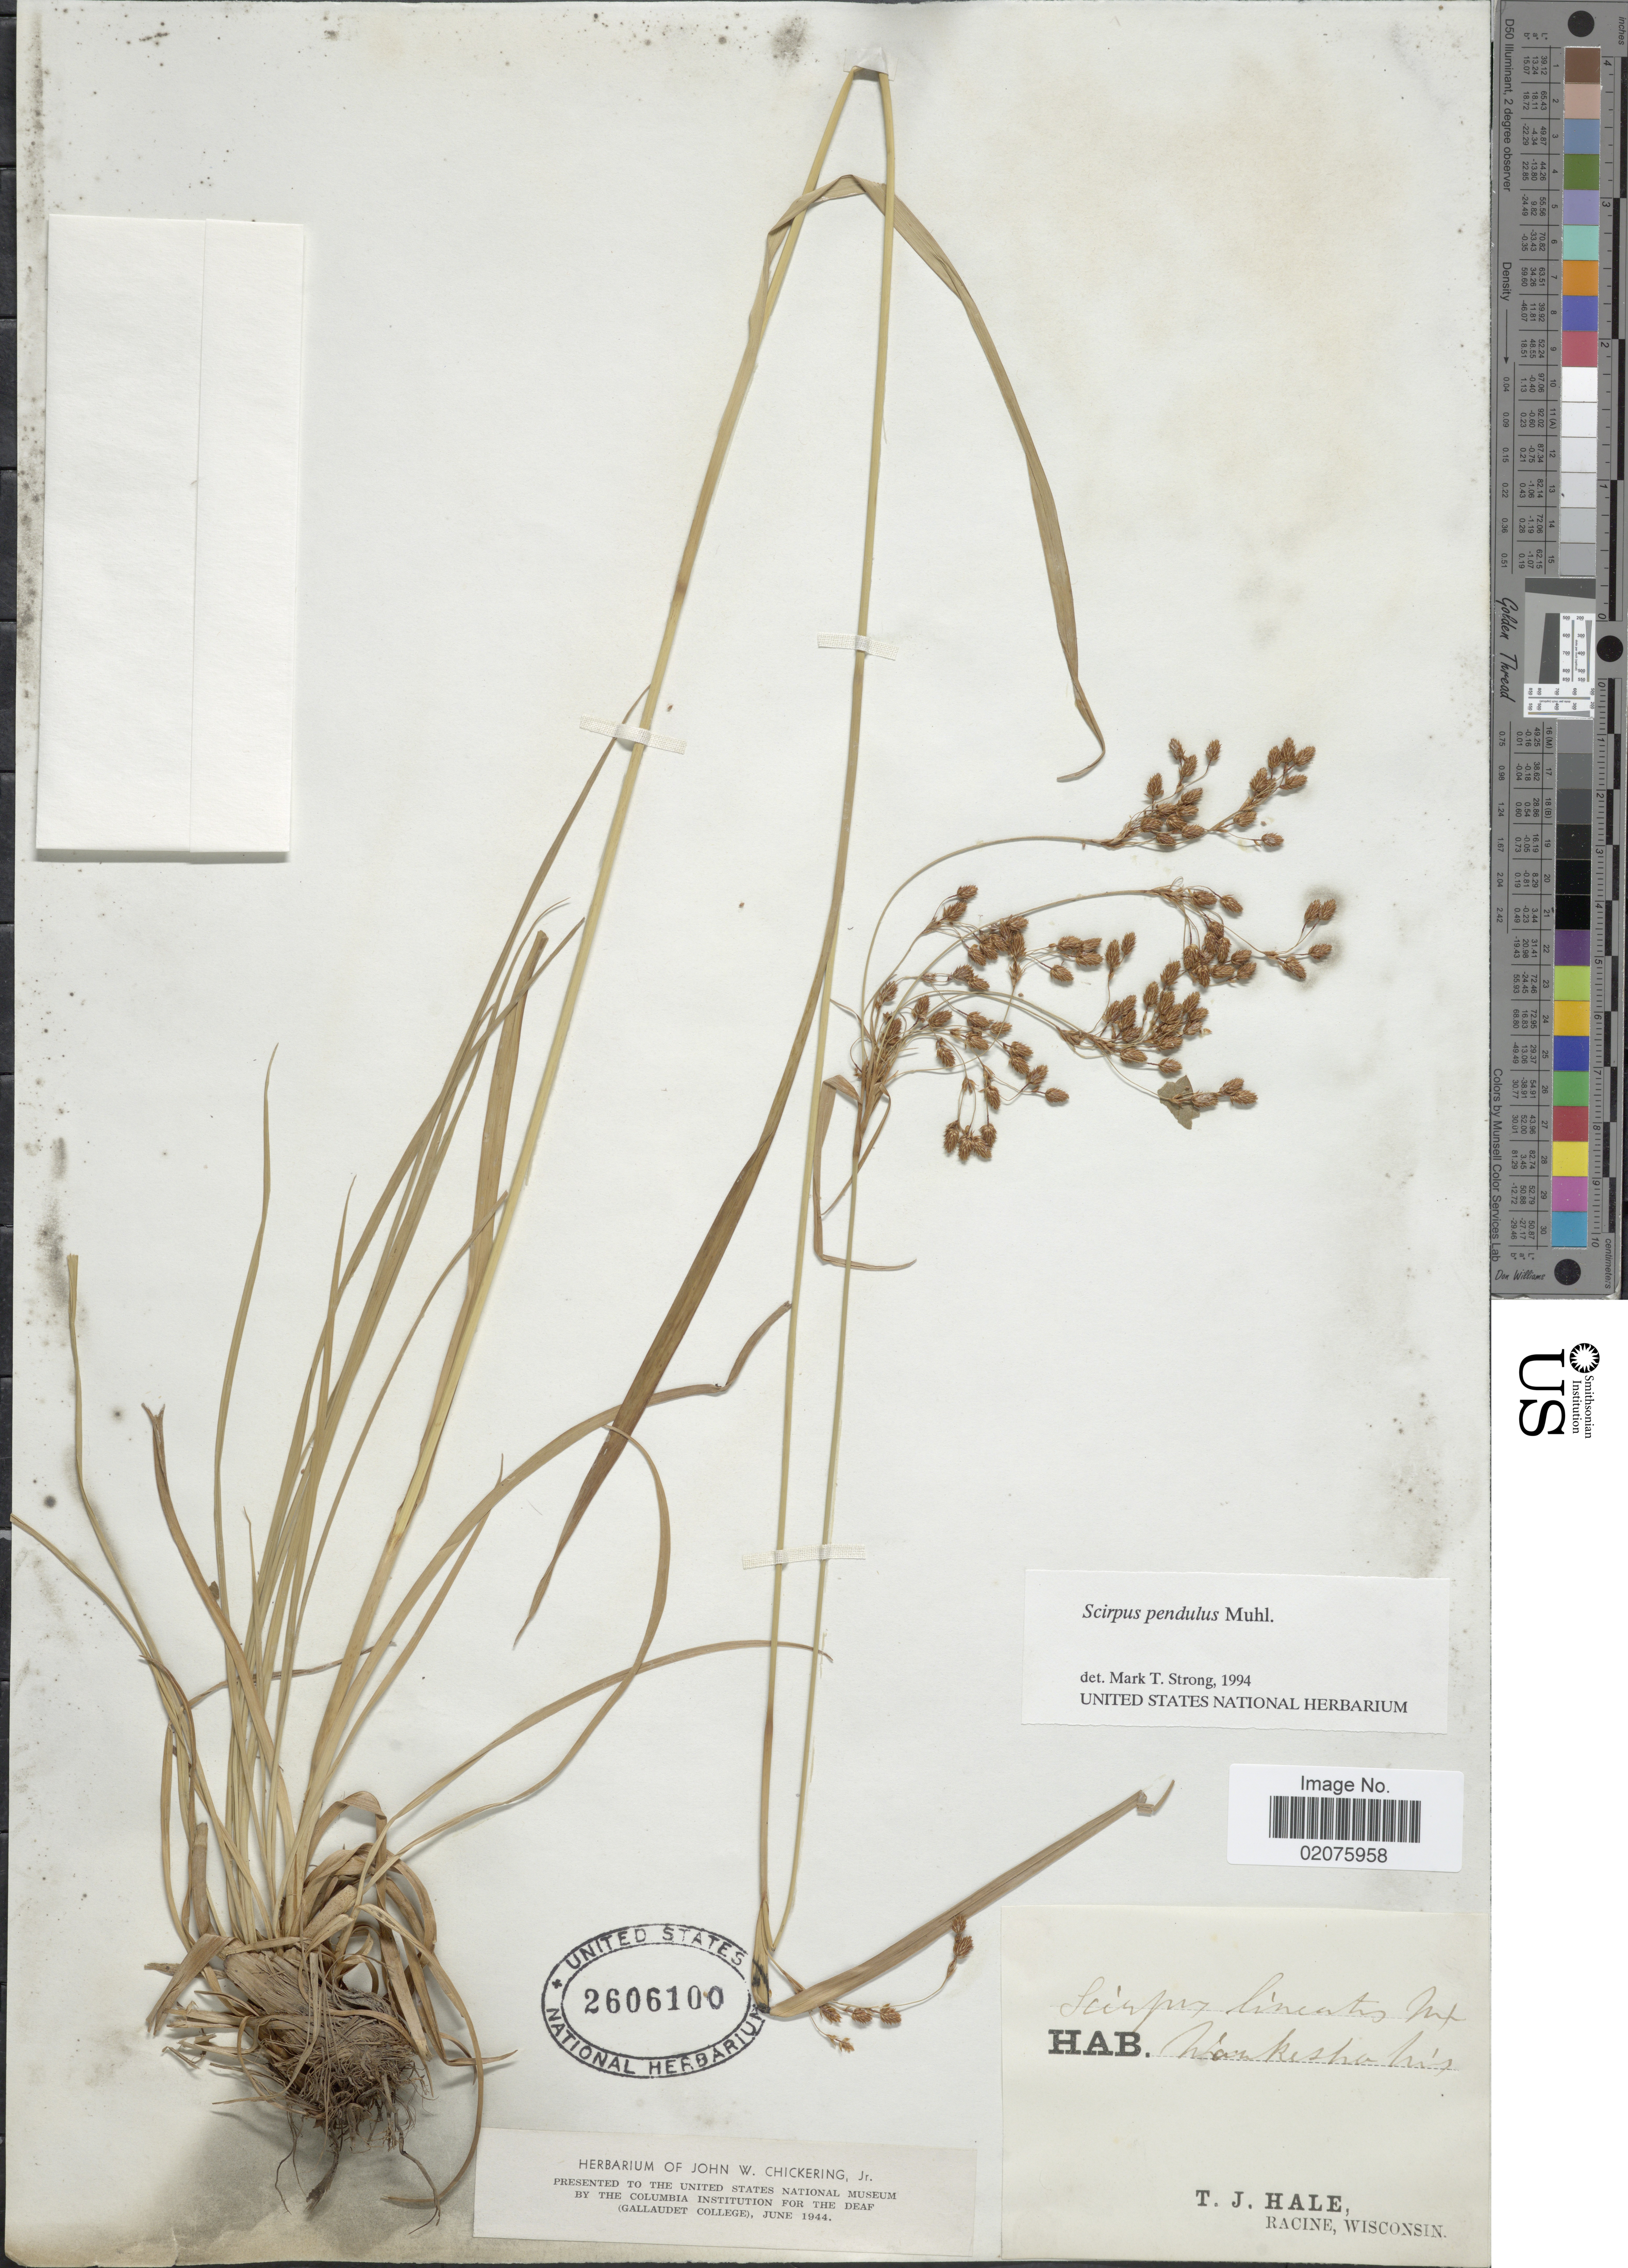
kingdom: Plantae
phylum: Tracheophyta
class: Liliopsida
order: Poales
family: Cyperaceae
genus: Scirpus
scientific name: Scirpus pendulus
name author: Muhl.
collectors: T. Hale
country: United States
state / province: Wisconsin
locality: Waukesha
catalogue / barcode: US 2606100